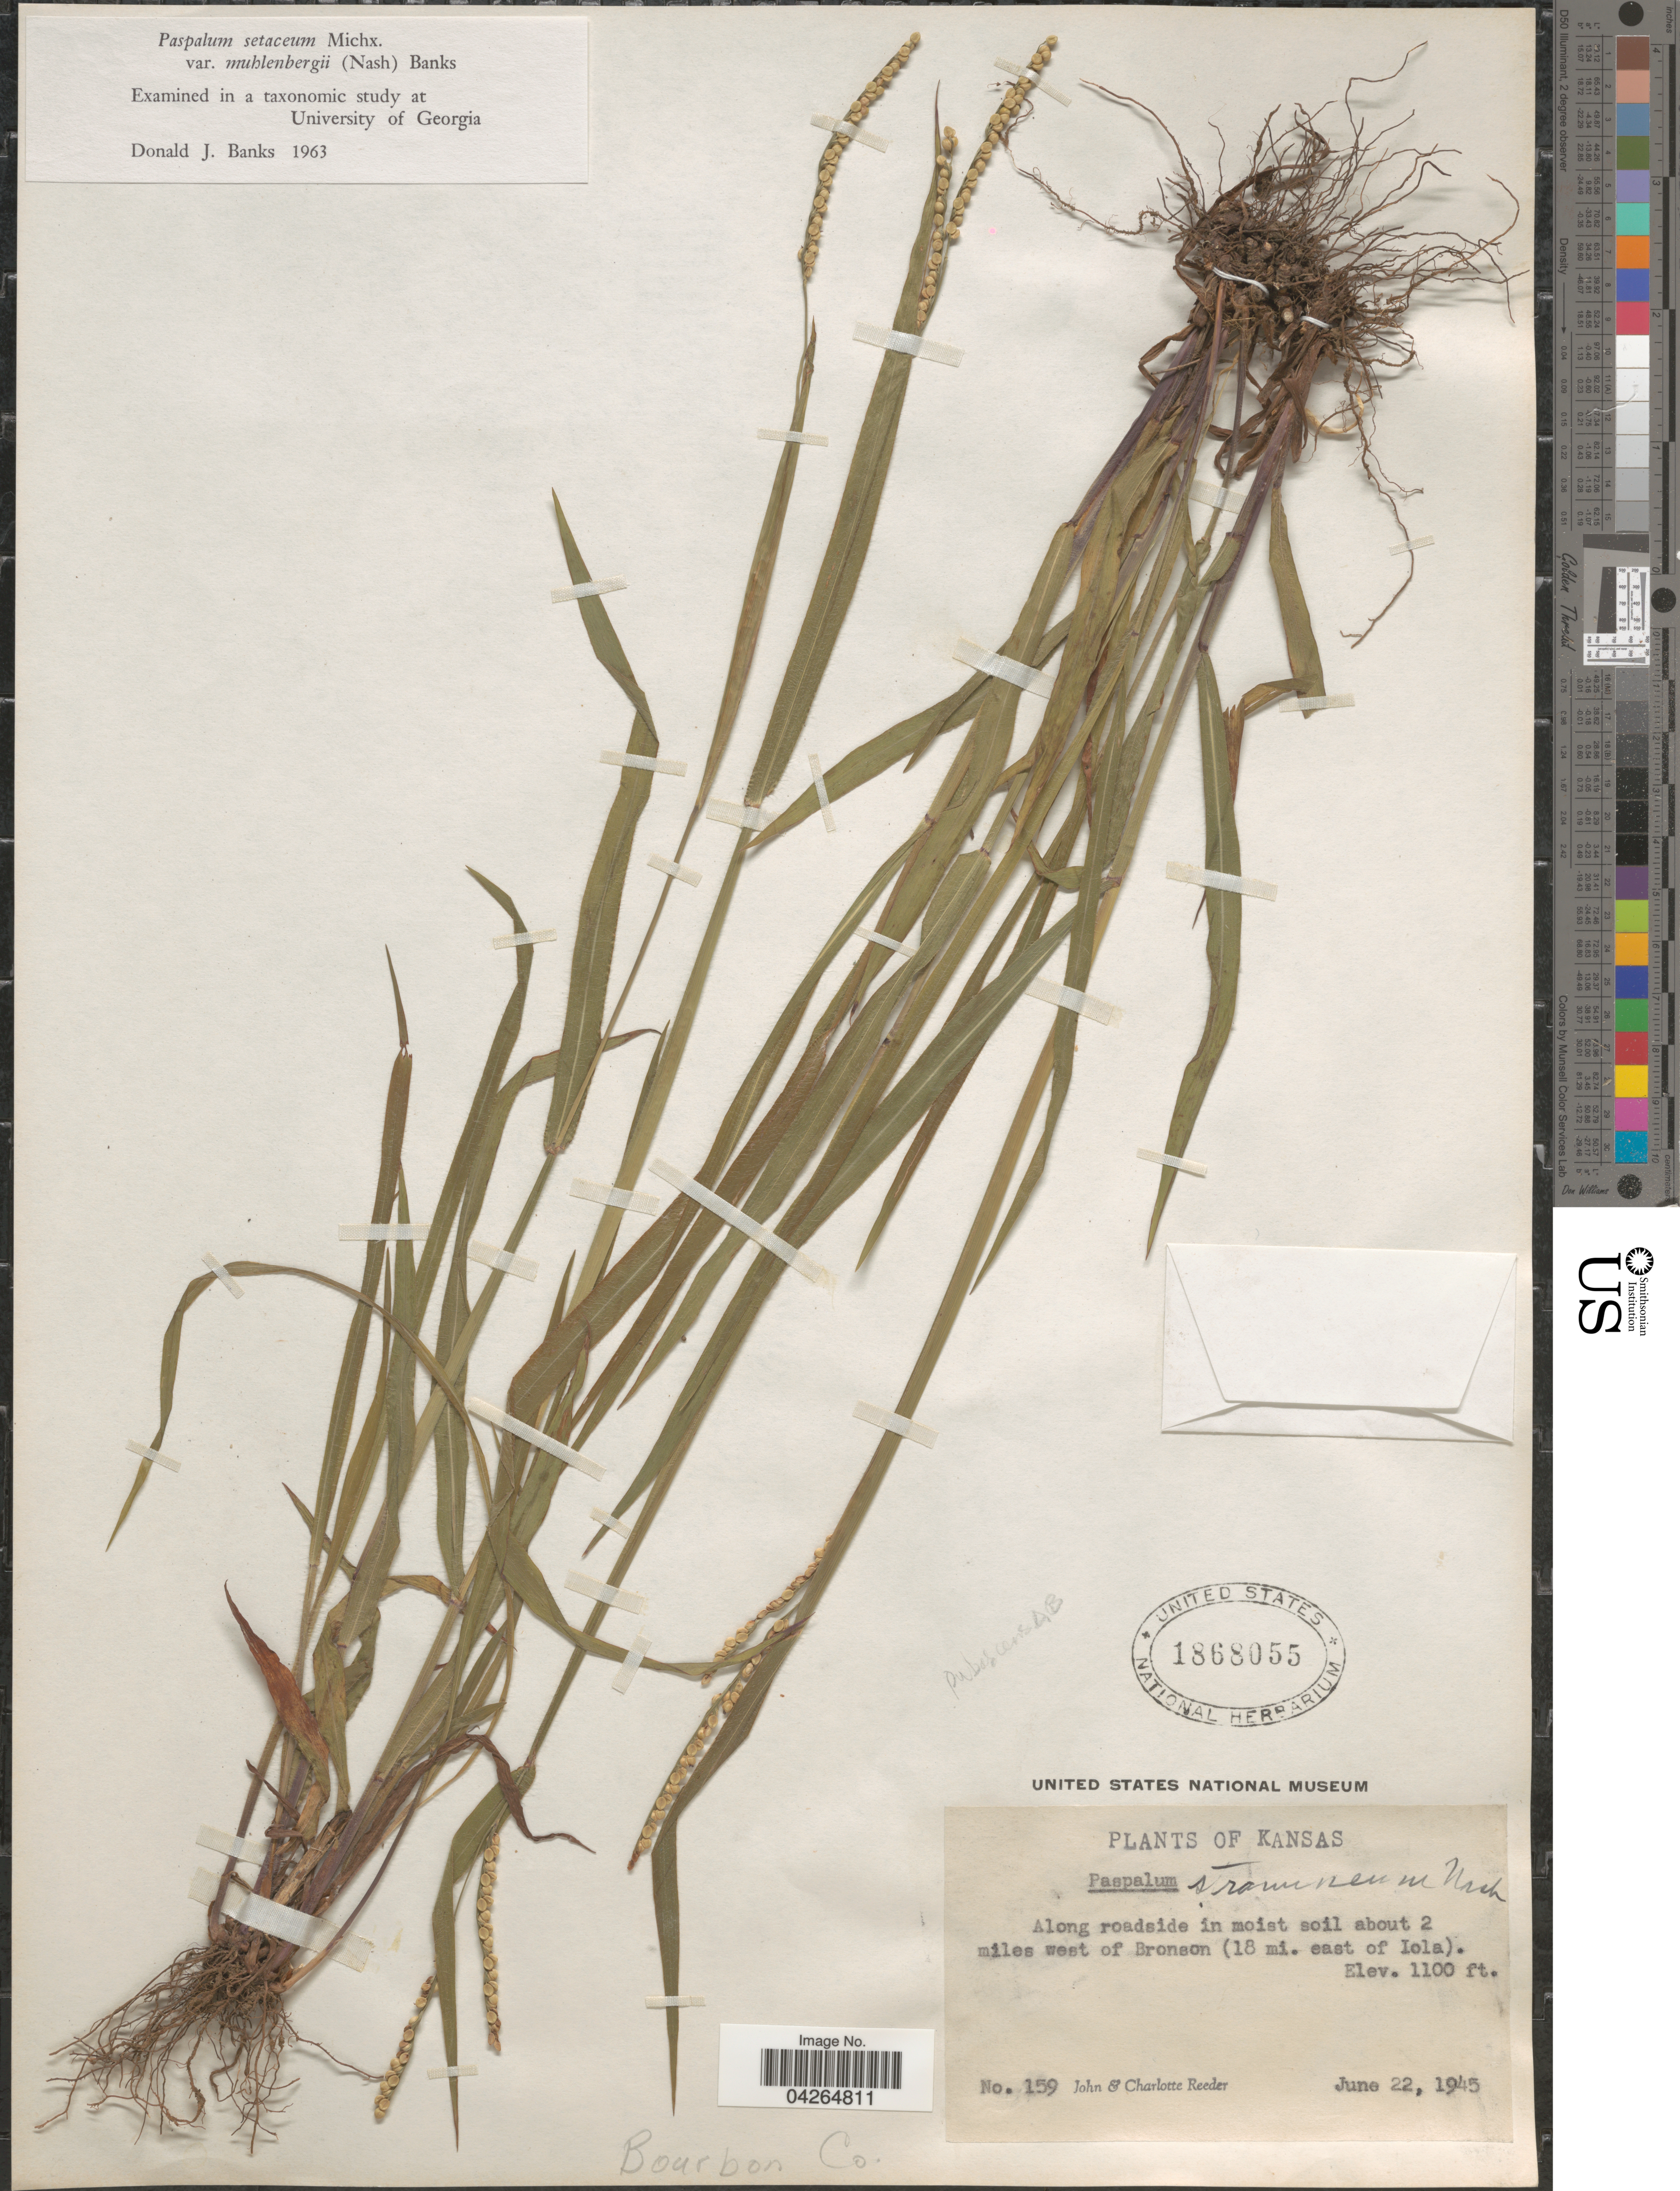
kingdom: Plantae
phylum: Tracheophyta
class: Liliopsida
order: Poales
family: Poaceae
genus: Paspalum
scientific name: Paspalum setaceum var. stramineum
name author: (Nash) D.J. Banks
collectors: J. R. Reeder & C. G. Reeder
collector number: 159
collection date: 1945-06-22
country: United States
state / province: Kansas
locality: Along roadside in moist soil about 2 miles west of Bronson (18 mi. east of Iola). Bourbon Co.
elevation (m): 335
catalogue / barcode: US 1868055